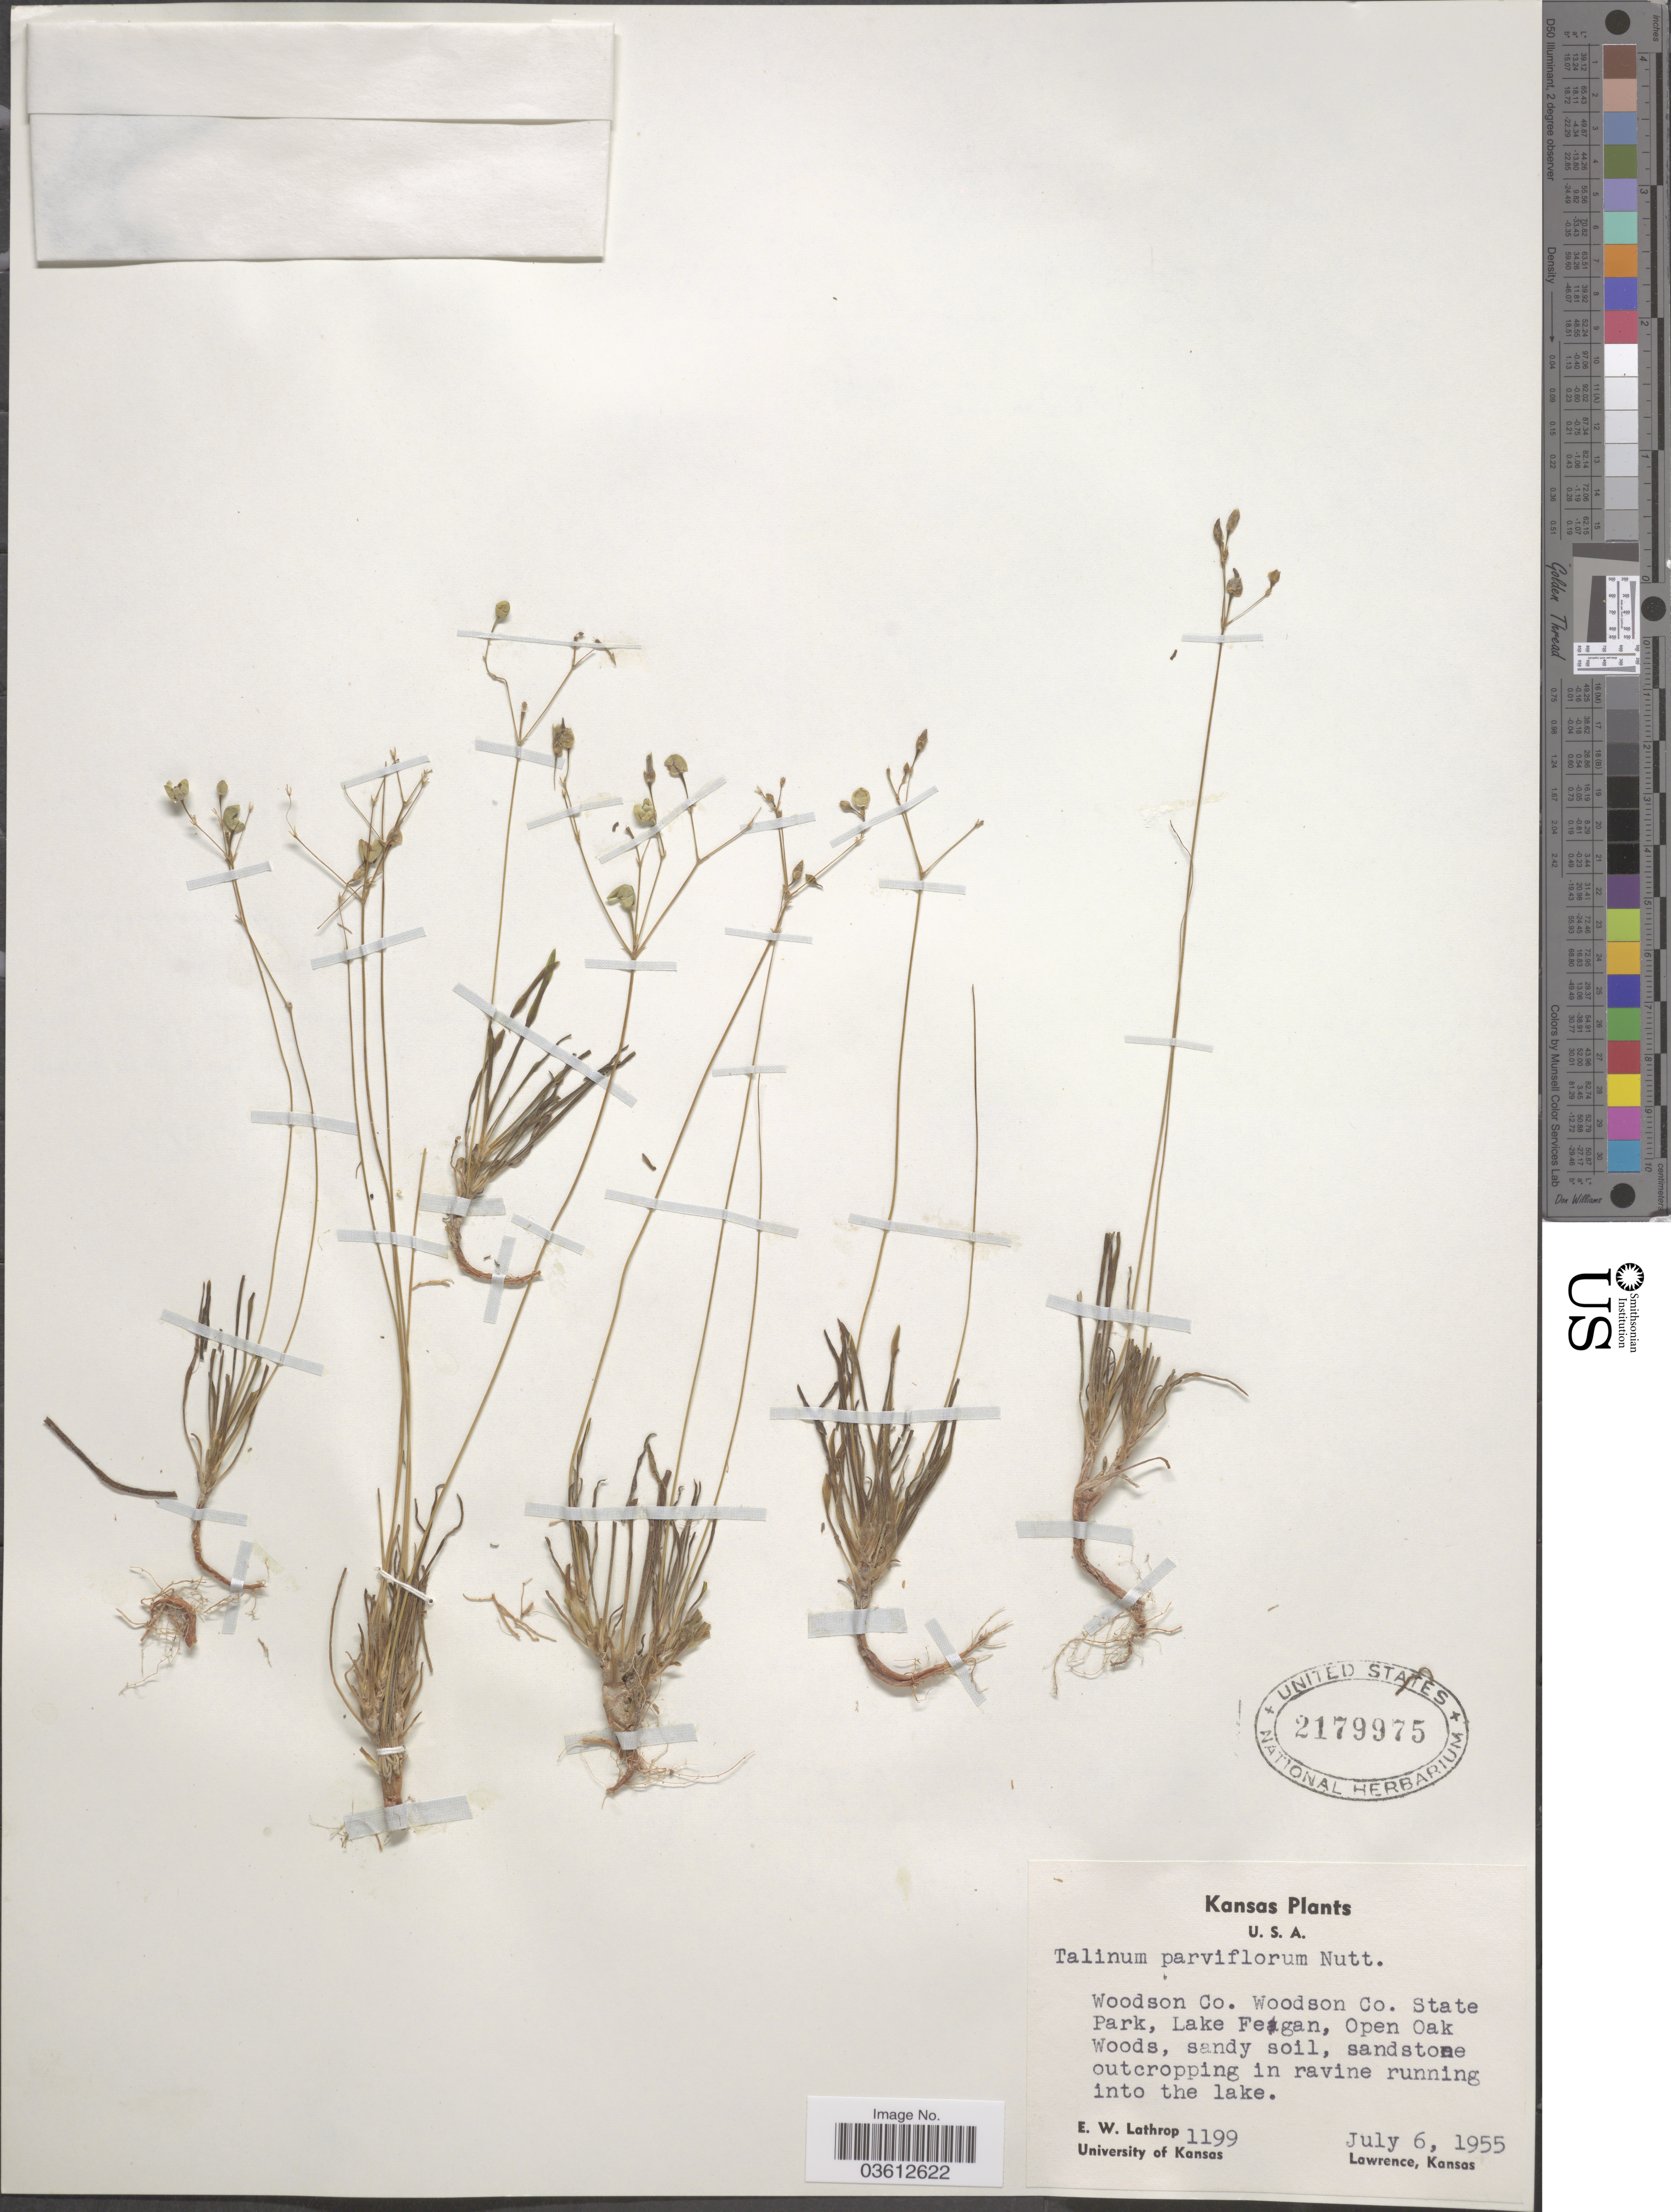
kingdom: Plantae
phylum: Tracheophyta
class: Magnoliopsida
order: Caryophyllales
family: Talinaceae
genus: Talinum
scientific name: Talinum parviflorum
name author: Nutt.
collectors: E. W. Lathrop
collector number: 1199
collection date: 1955-07-06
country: United States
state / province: Kansas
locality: Woodson Co. Woodson Co. State Park, Lake Fegan, Open Oak Woods.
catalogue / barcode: US 2179975